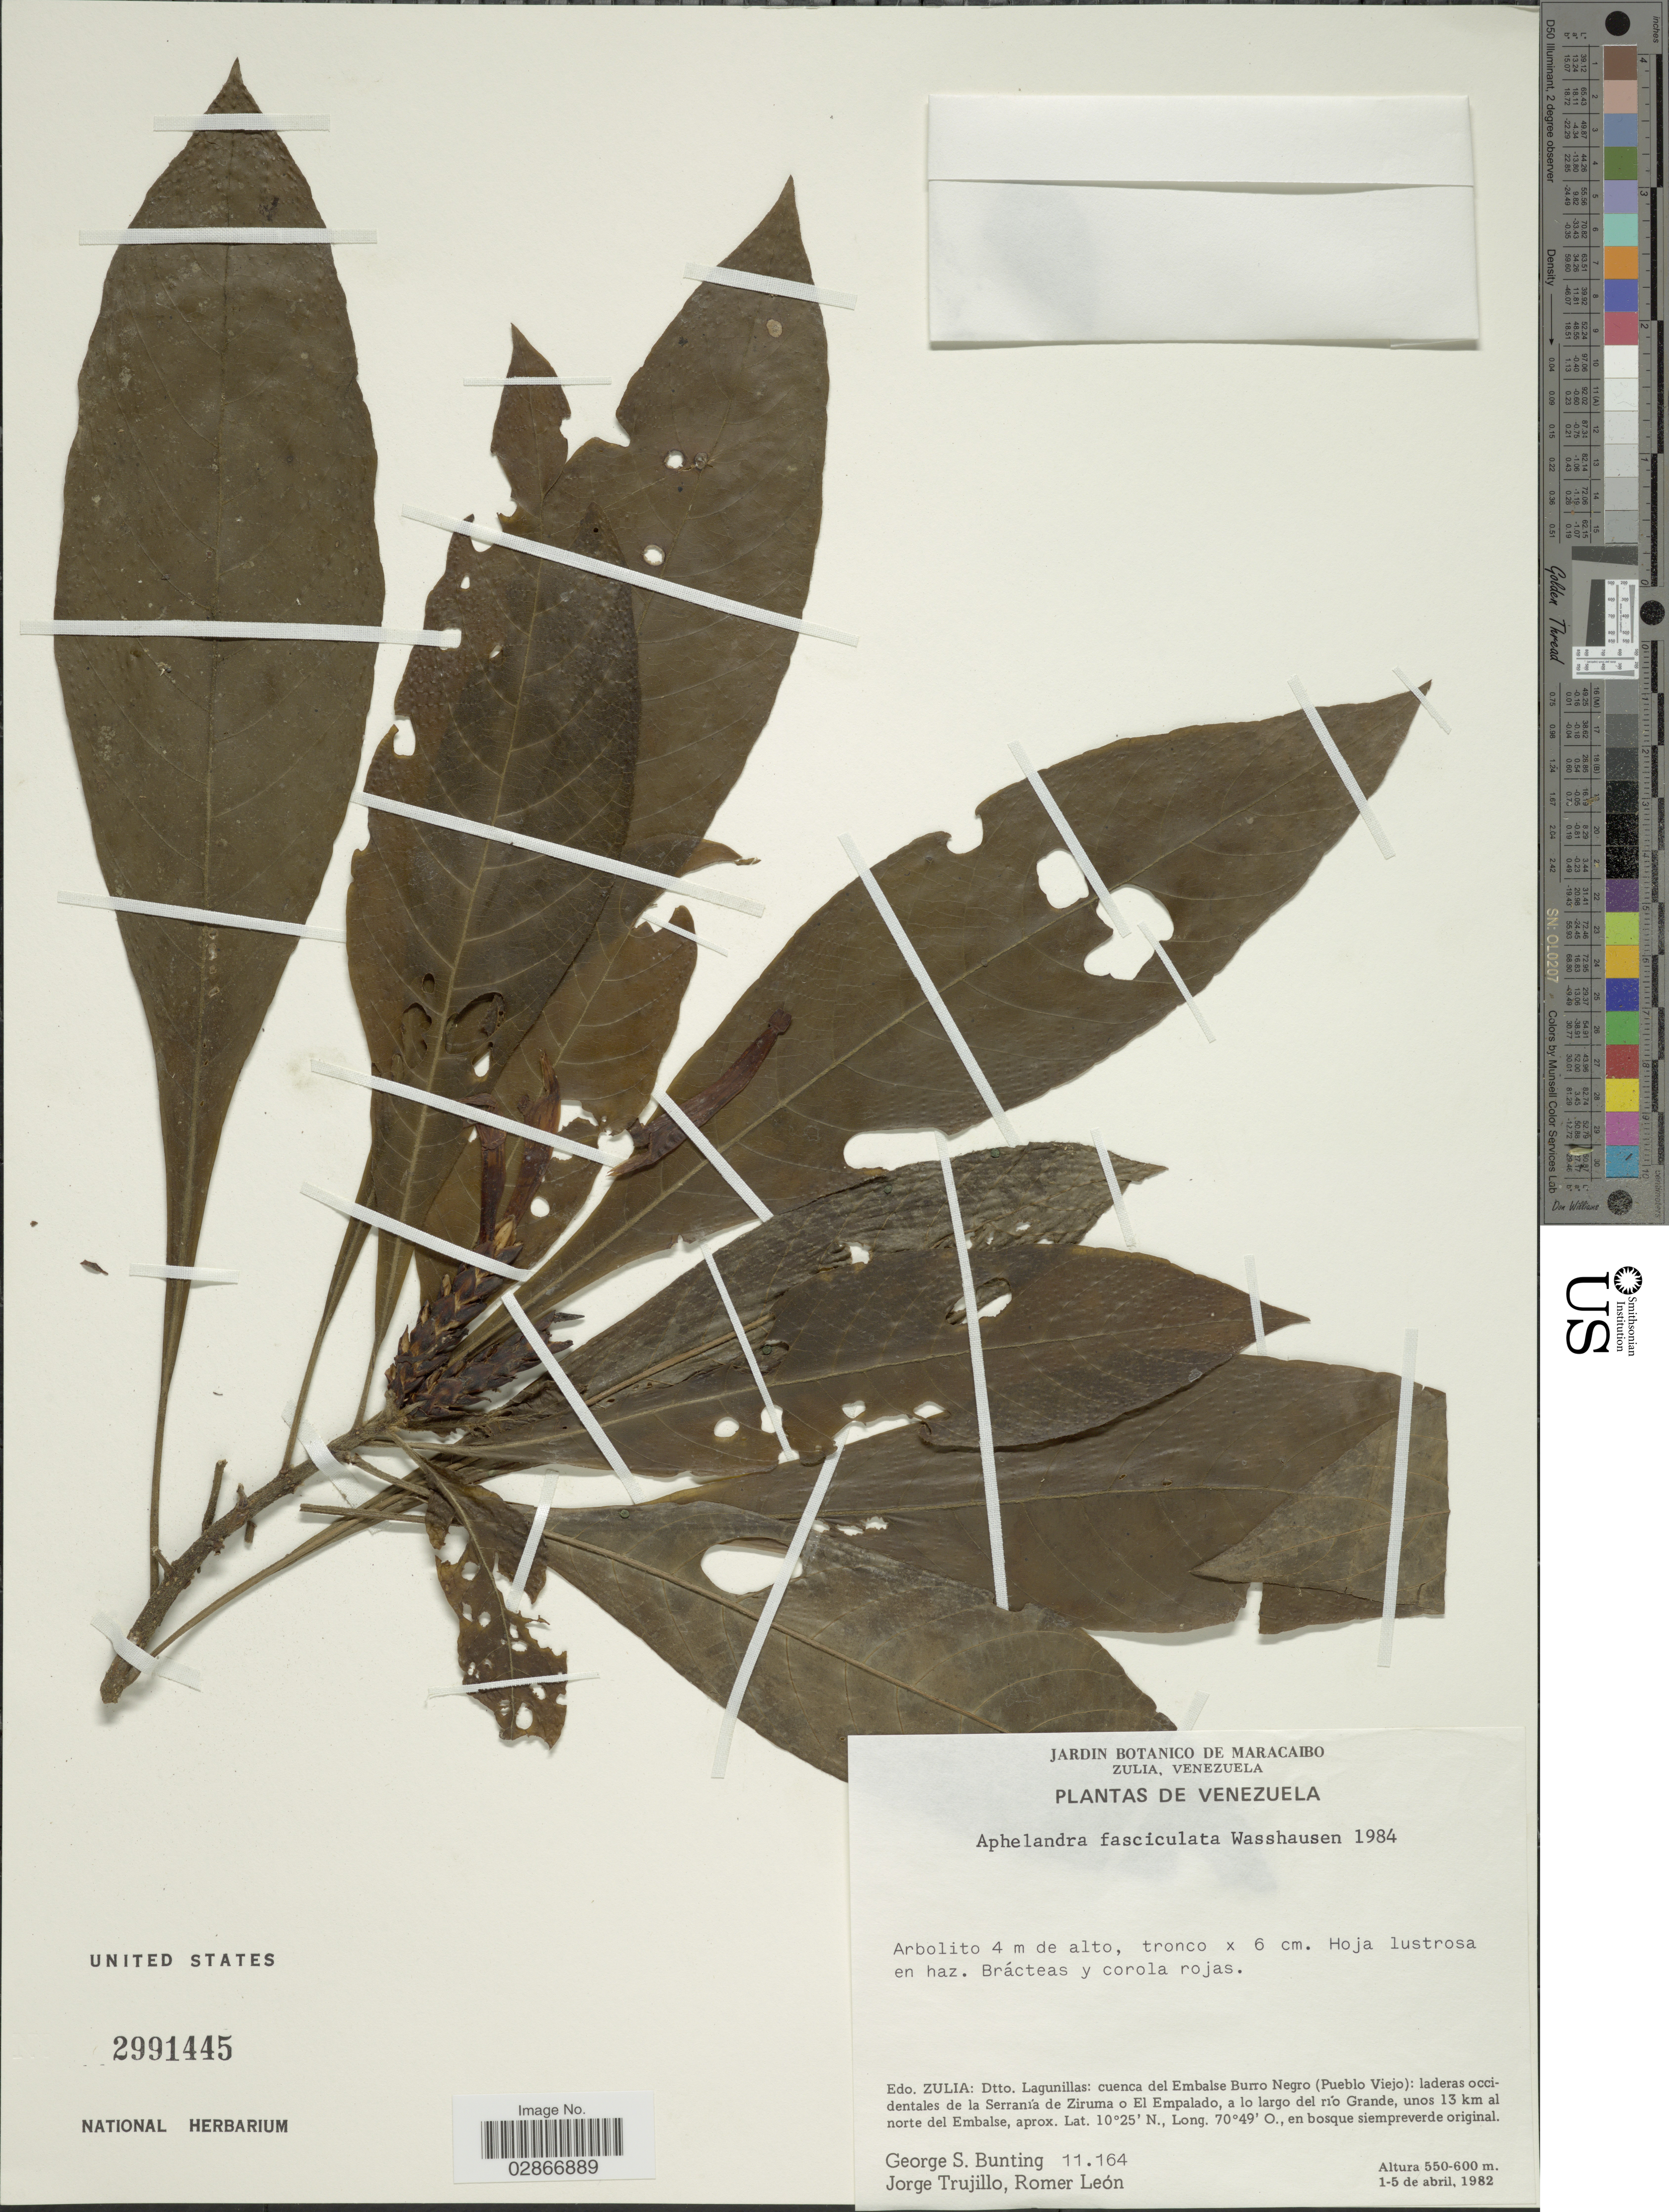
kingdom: Plantae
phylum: Tracheophyta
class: Magnoliopsida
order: Lamiales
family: Acanthaceae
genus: Aphelandra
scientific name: Aphelandra fasciculata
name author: Wassh.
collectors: G. S. Bunting, J. Trujillo & R. León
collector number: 11164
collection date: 1982-04-01/1982-04-05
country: Venezuela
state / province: Zulia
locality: Dtto. Lagunillas: cuenca del Embalse Burro Negro (Pueblo Viejo): laderas occidentales de la Serranía de Ziruma o El Empalado, a lo largo del río Grande, unos 13 km al norte del Embalse.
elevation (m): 550